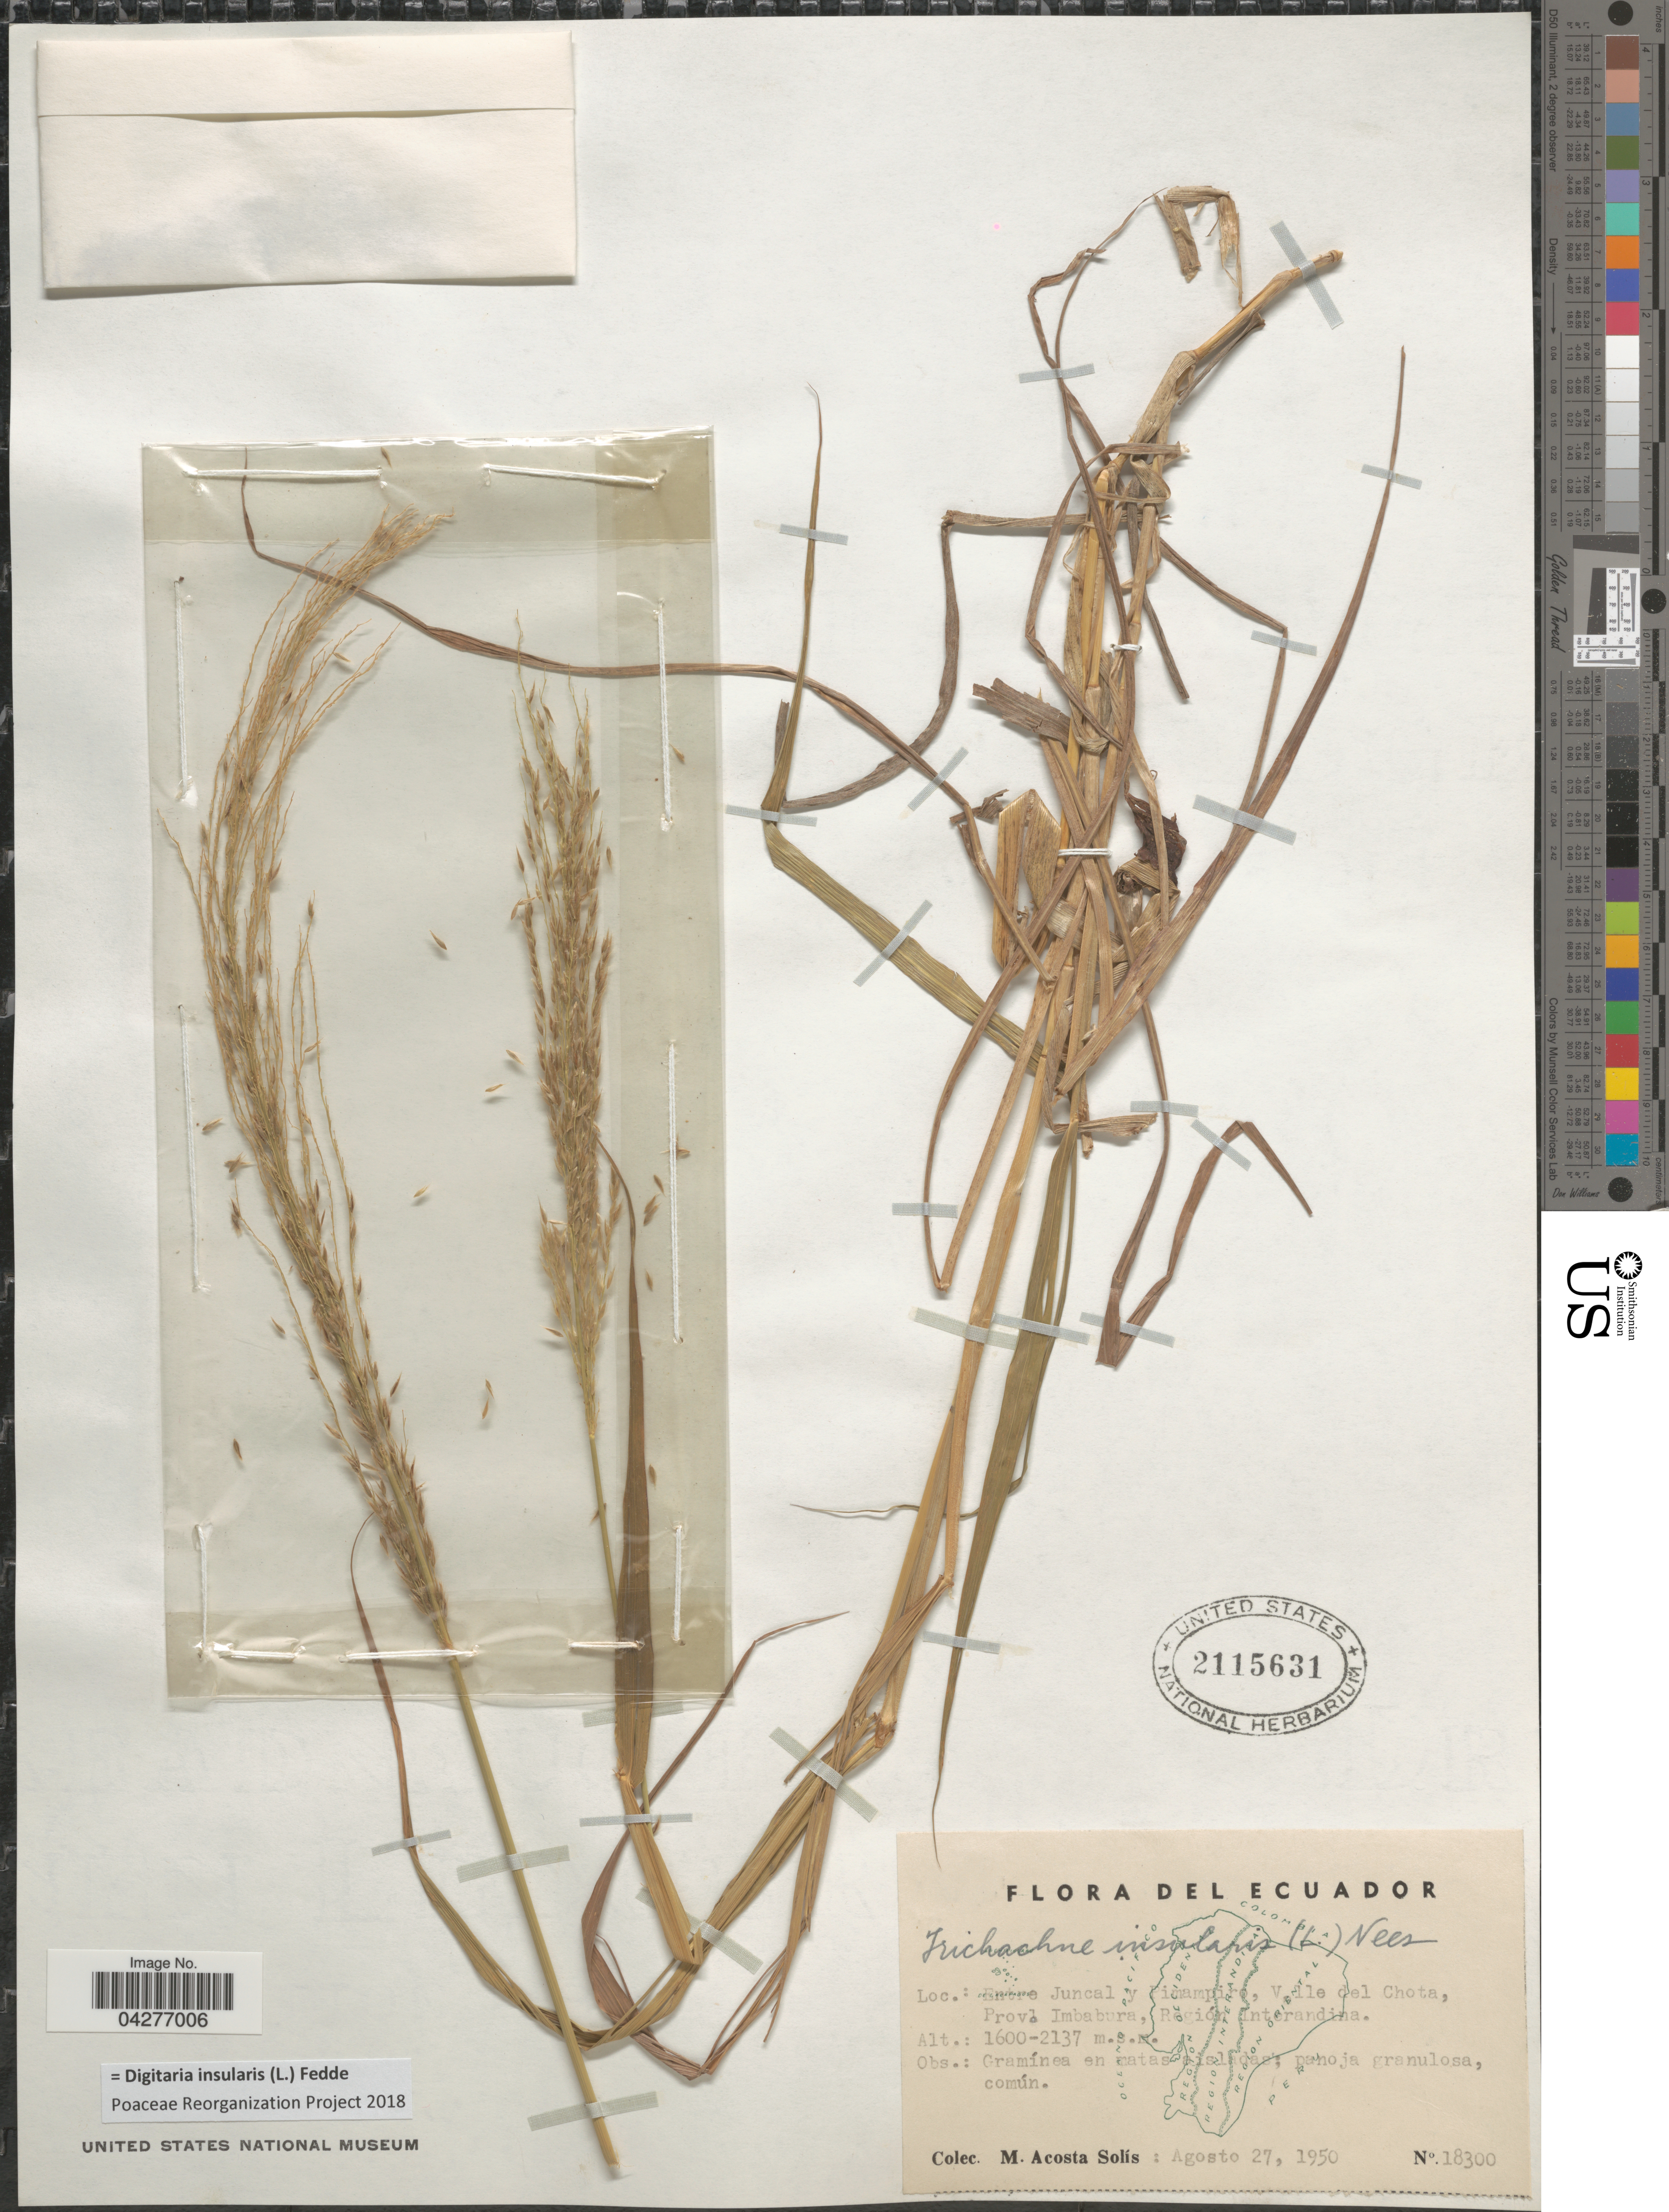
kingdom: Plantae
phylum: Tracheophyta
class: Liliopsida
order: Poales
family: Poaceae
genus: Digitaria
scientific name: Digitaria insularis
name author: (L.) Fedde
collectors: M. Acosta Solis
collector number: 18300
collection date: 1950-08-27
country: Ecuador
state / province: Imbabura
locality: Juncal y Pimampiro, Valle del Chota, Región Interandina.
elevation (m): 1600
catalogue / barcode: US 2115631